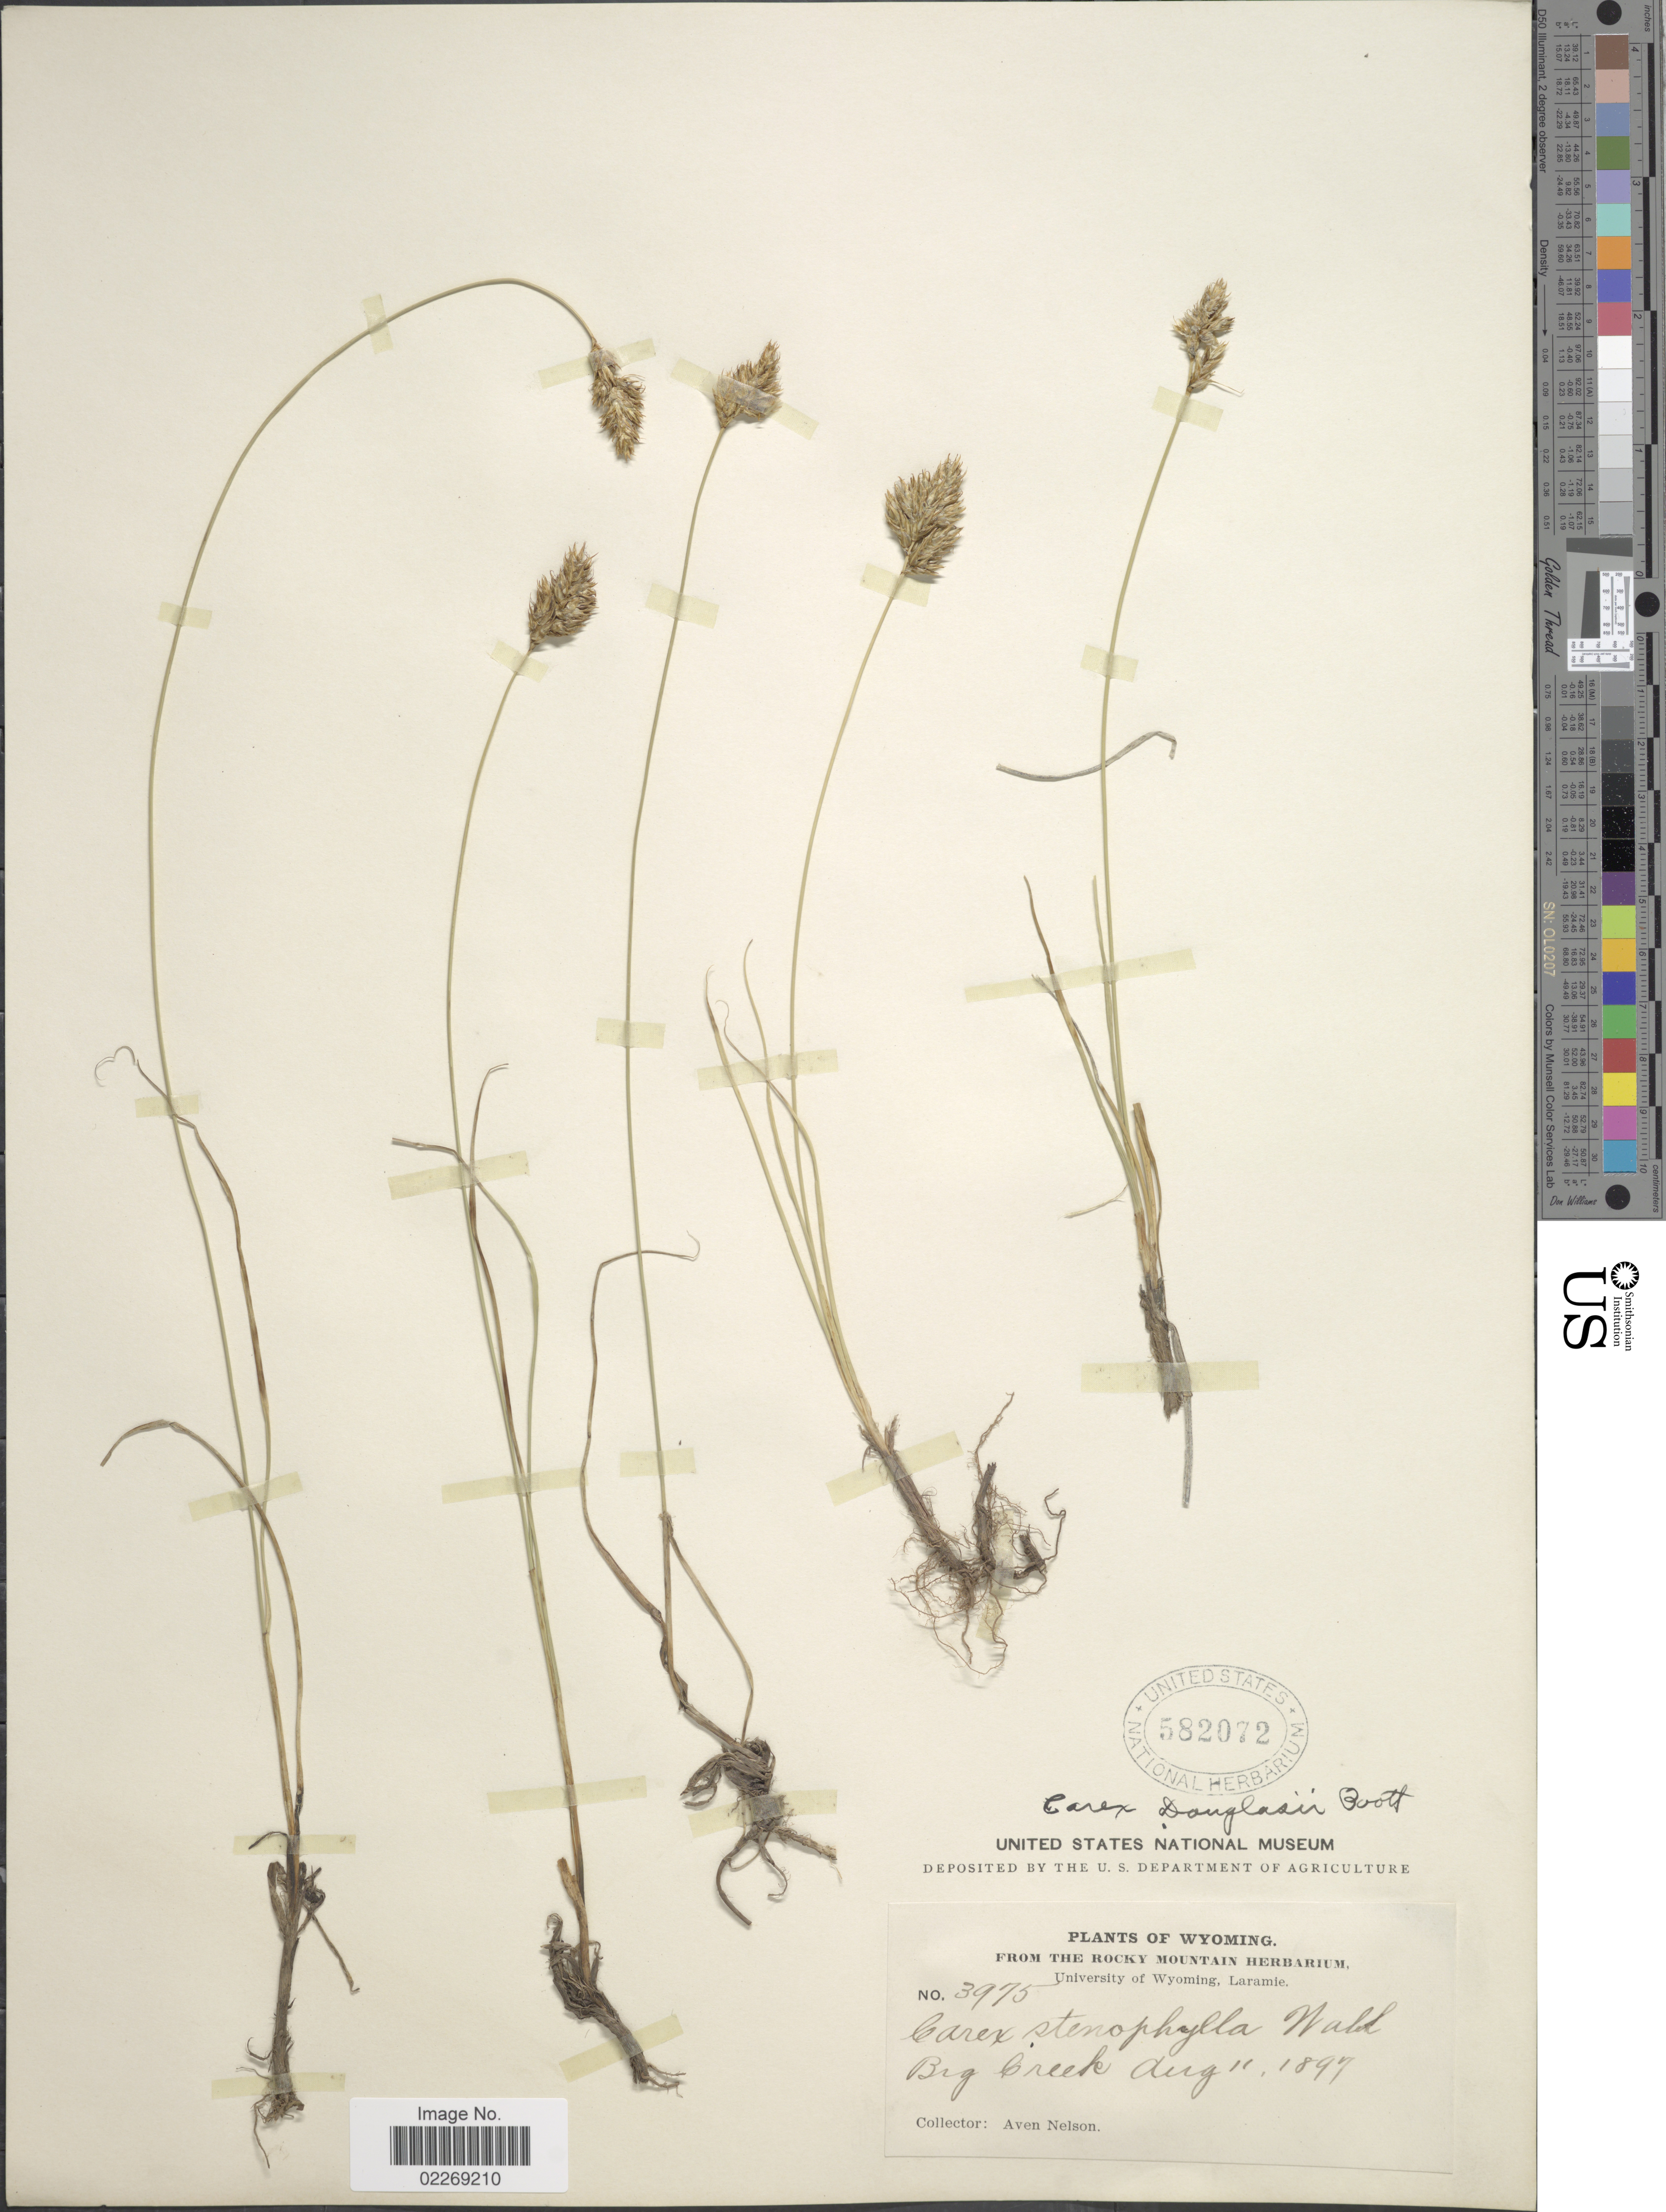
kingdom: Plantae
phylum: Tracheophyta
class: Liliopsida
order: Poales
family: Cyperaceae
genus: Carex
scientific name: Carex douglasii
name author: Boott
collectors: A. Nelson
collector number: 3975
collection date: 1897-08-11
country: United States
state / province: Wyoming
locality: Big Creek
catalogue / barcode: US 582072